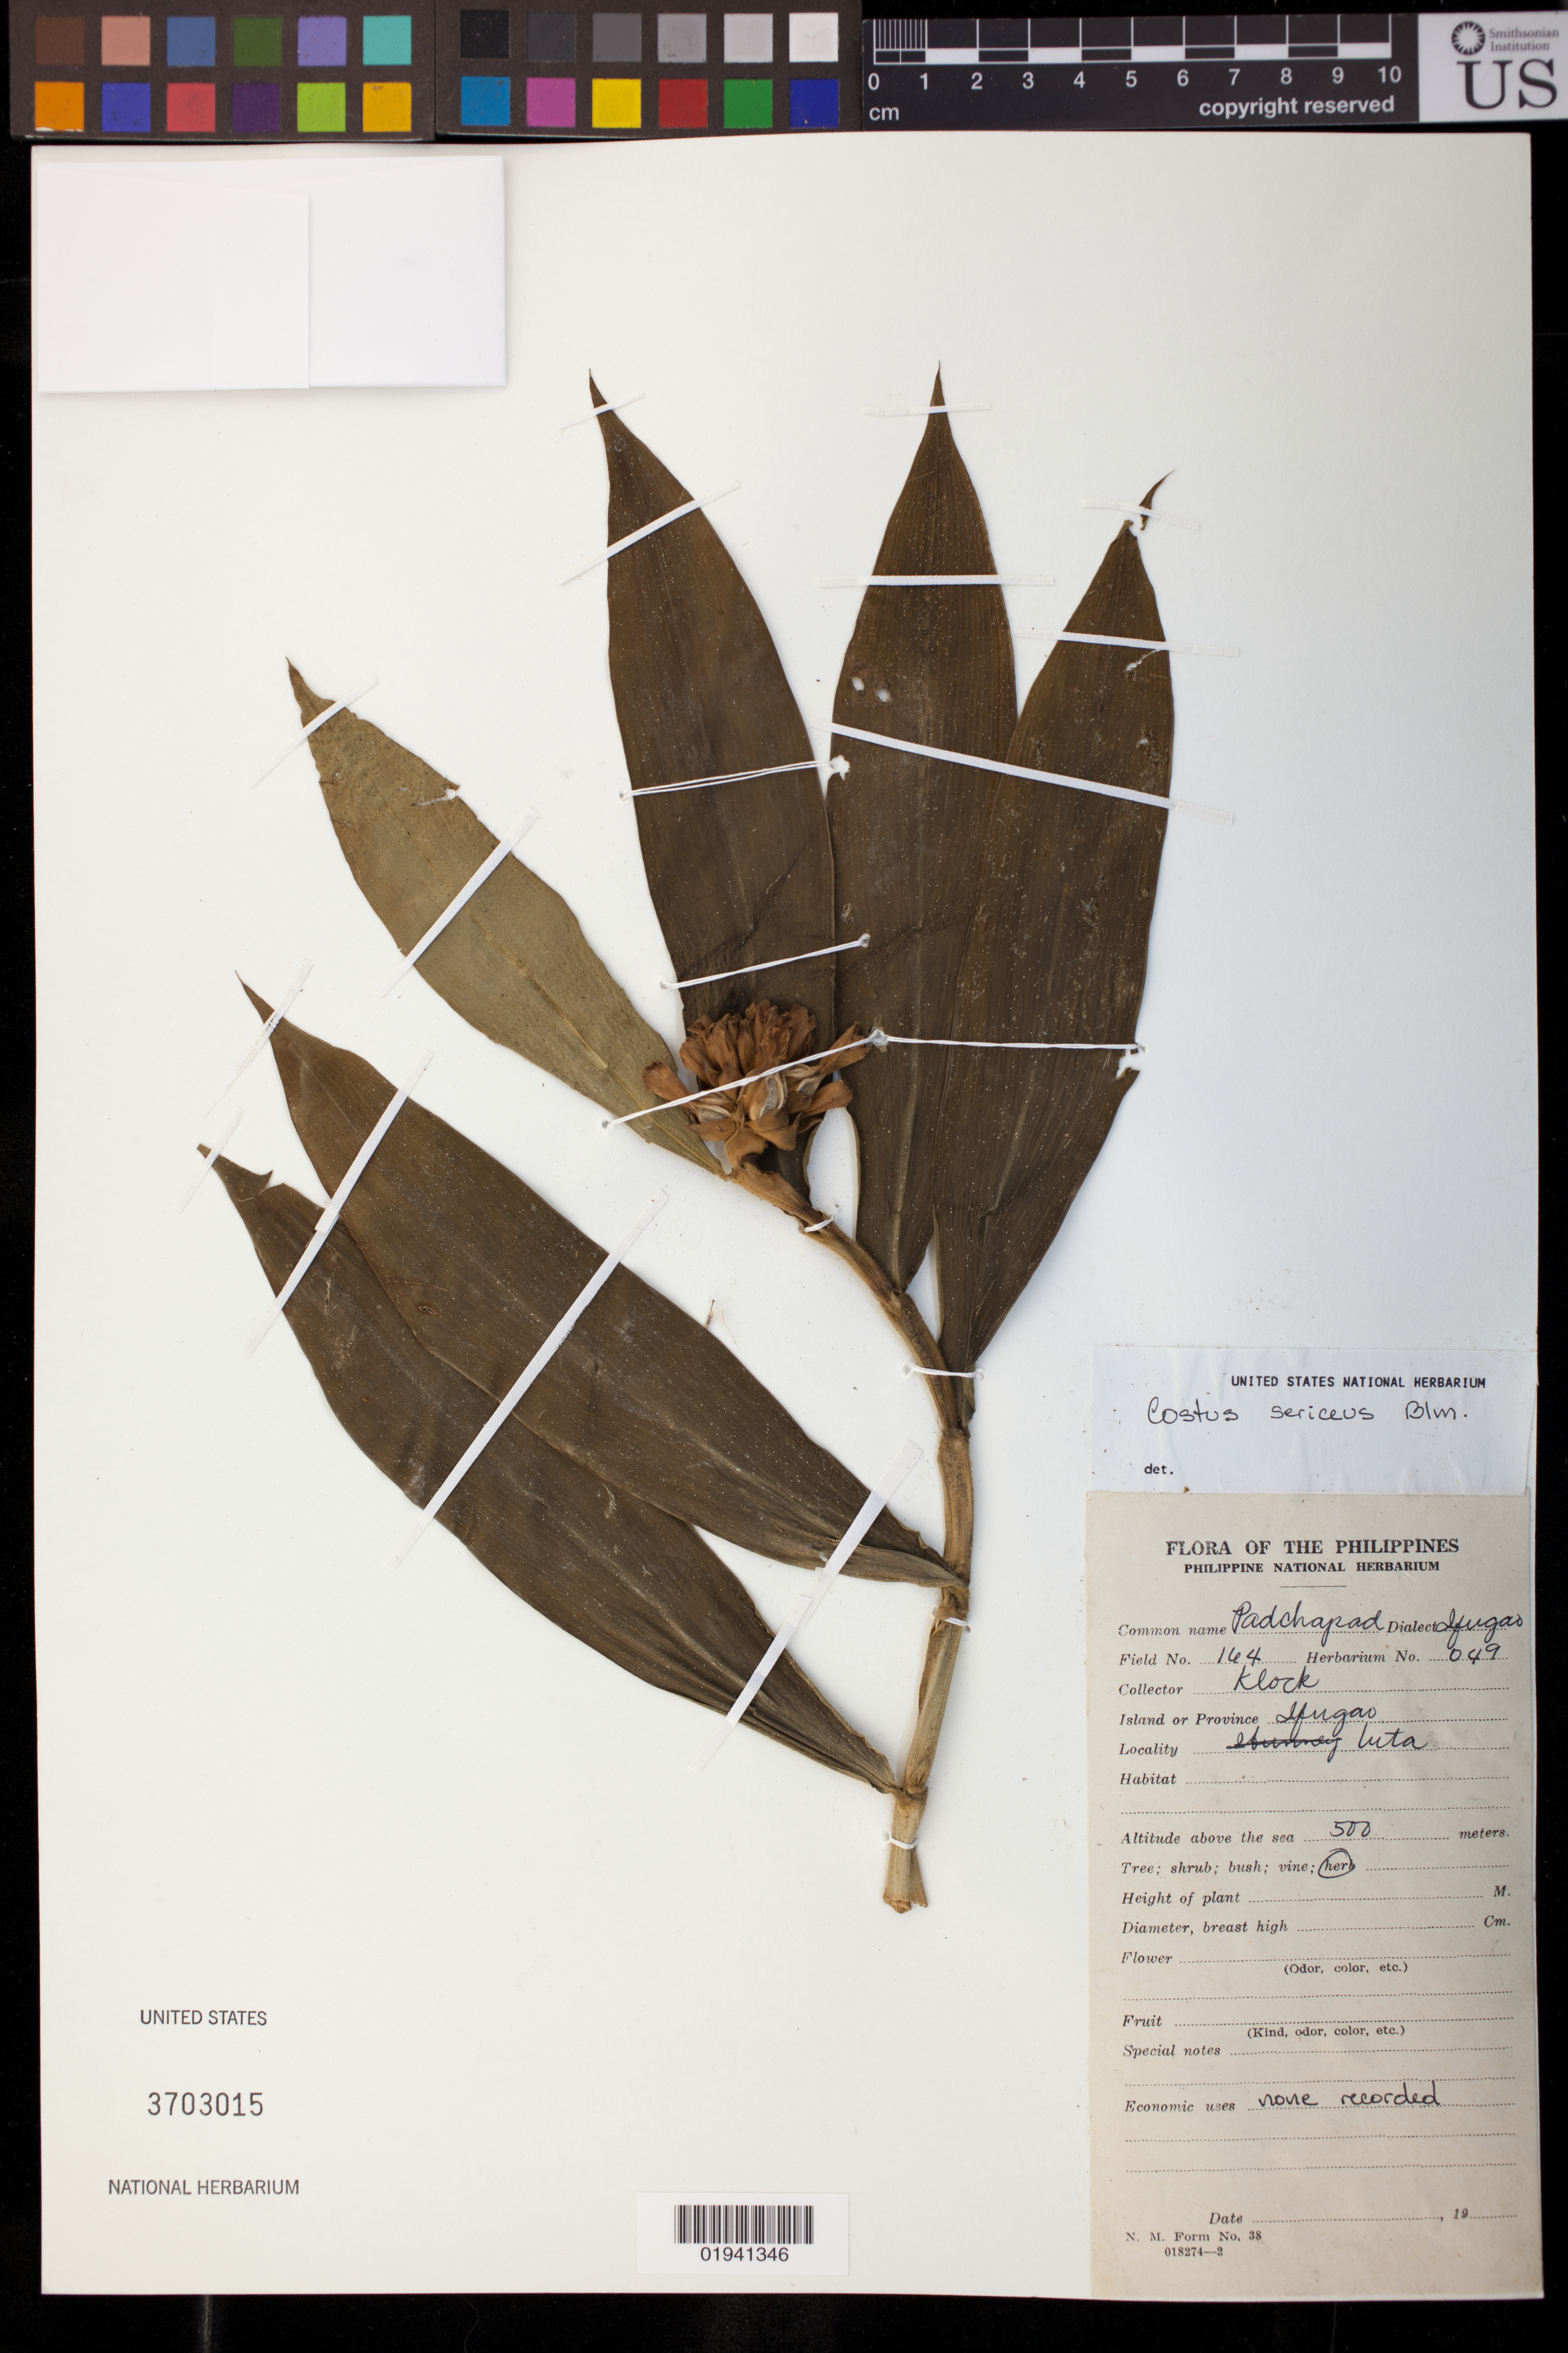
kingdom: Plantae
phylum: Tracheophyta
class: Liliopsida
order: Zingiberales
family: Costaceae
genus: Hellenia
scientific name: Hellenia speciosa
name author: (J. Koenig) S.R. Dutta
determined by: (US) Smithsonian Institution - National Museum of Natural History - Department of Botany (UNITED STATES)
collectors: Klock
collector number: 164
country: Philippines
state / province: Cordillera (Administrative Region)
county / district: Ifugao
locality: Locality: Luta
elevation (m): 500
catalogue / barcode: US 3703015